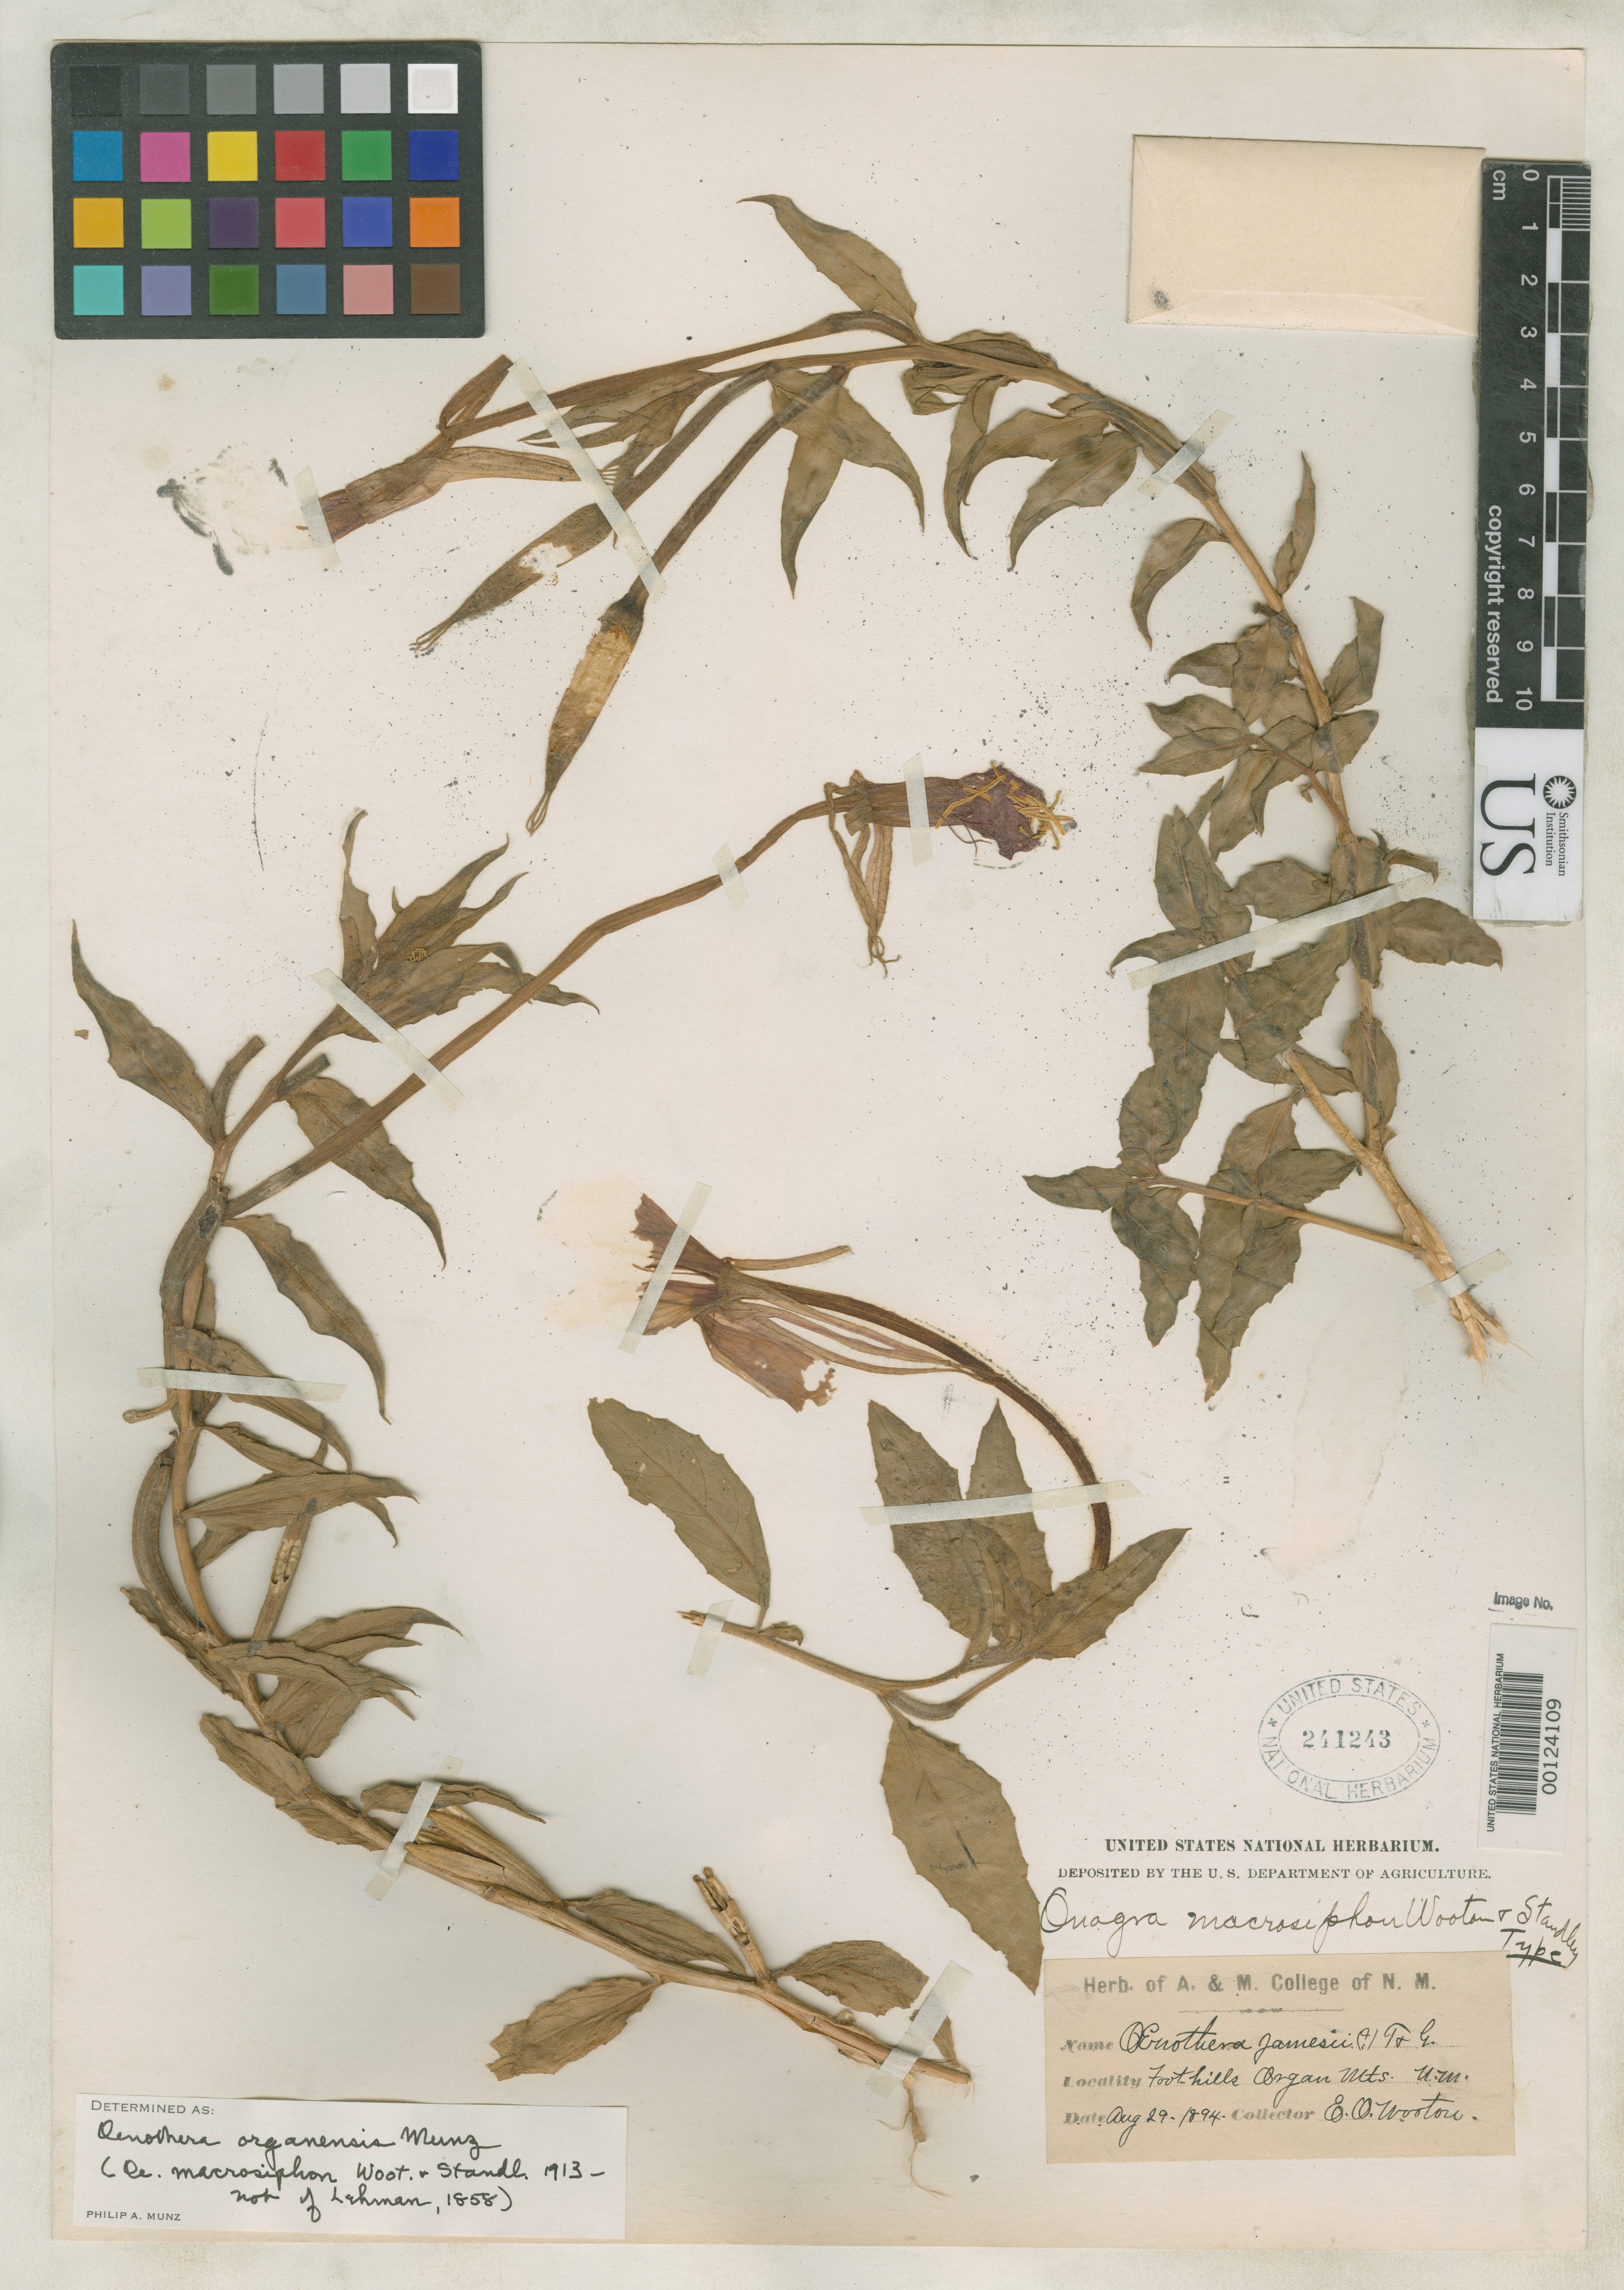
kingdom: Plantae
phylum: Tracheophyta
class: Magnoliopsida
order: Myrtales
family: Onagraceae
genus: Oenothera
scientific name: Oenothera macrosiphon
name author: Wooton & Standl.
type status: Holotype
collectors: E. O. Wooton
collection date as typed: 29 Aug 1894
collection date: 1894-08-29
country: United States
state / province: New Mexico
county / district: Dona Ana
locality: Organ Mts.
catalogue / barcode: US 241243